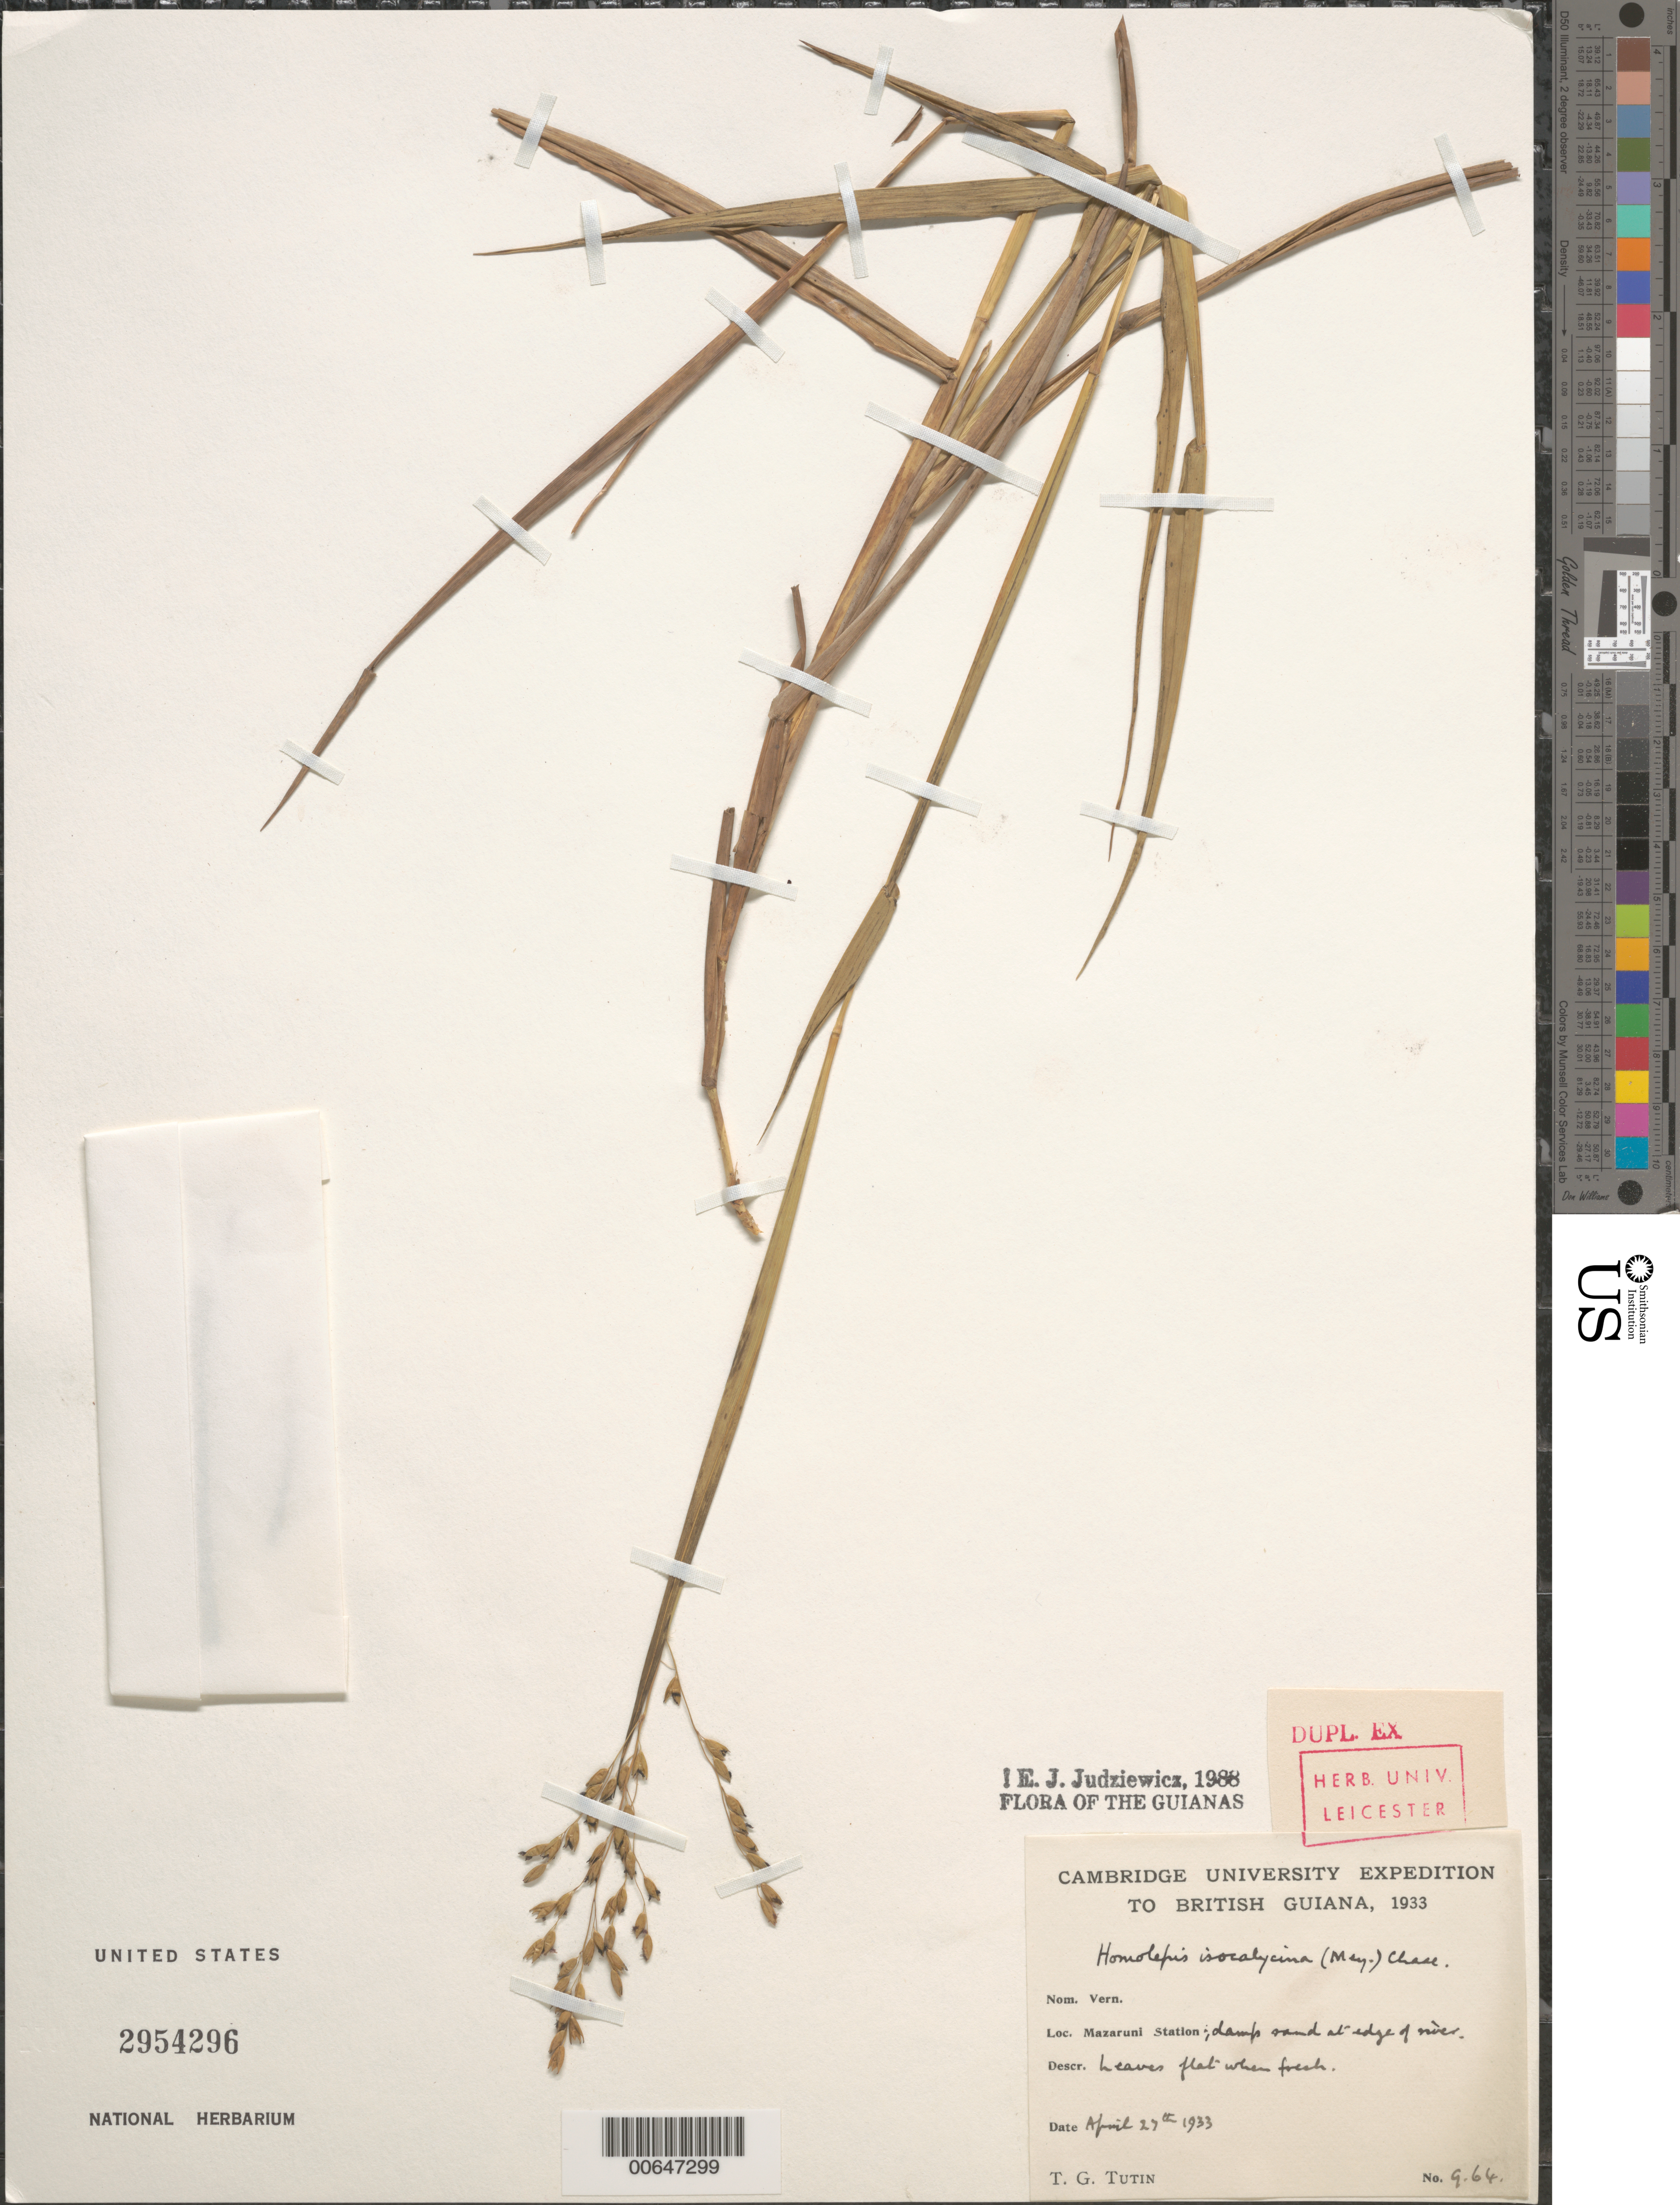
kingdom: Plantae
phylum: Tracheophyta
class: Liliopsida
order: Poales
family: Poaceae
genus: Homolepis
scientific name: Homolepis isocalycia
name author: (G. Mey.) Chase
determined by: Judziewicz, E. J.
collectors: T. G. Tutin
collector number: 964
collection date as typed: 27-Apr-33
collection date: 1933-04-27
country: Guyana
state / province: Cuyuni-Mazaruni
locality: Mazaruni Station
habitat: Damp sand at edge of river.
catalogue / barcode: US 2954296